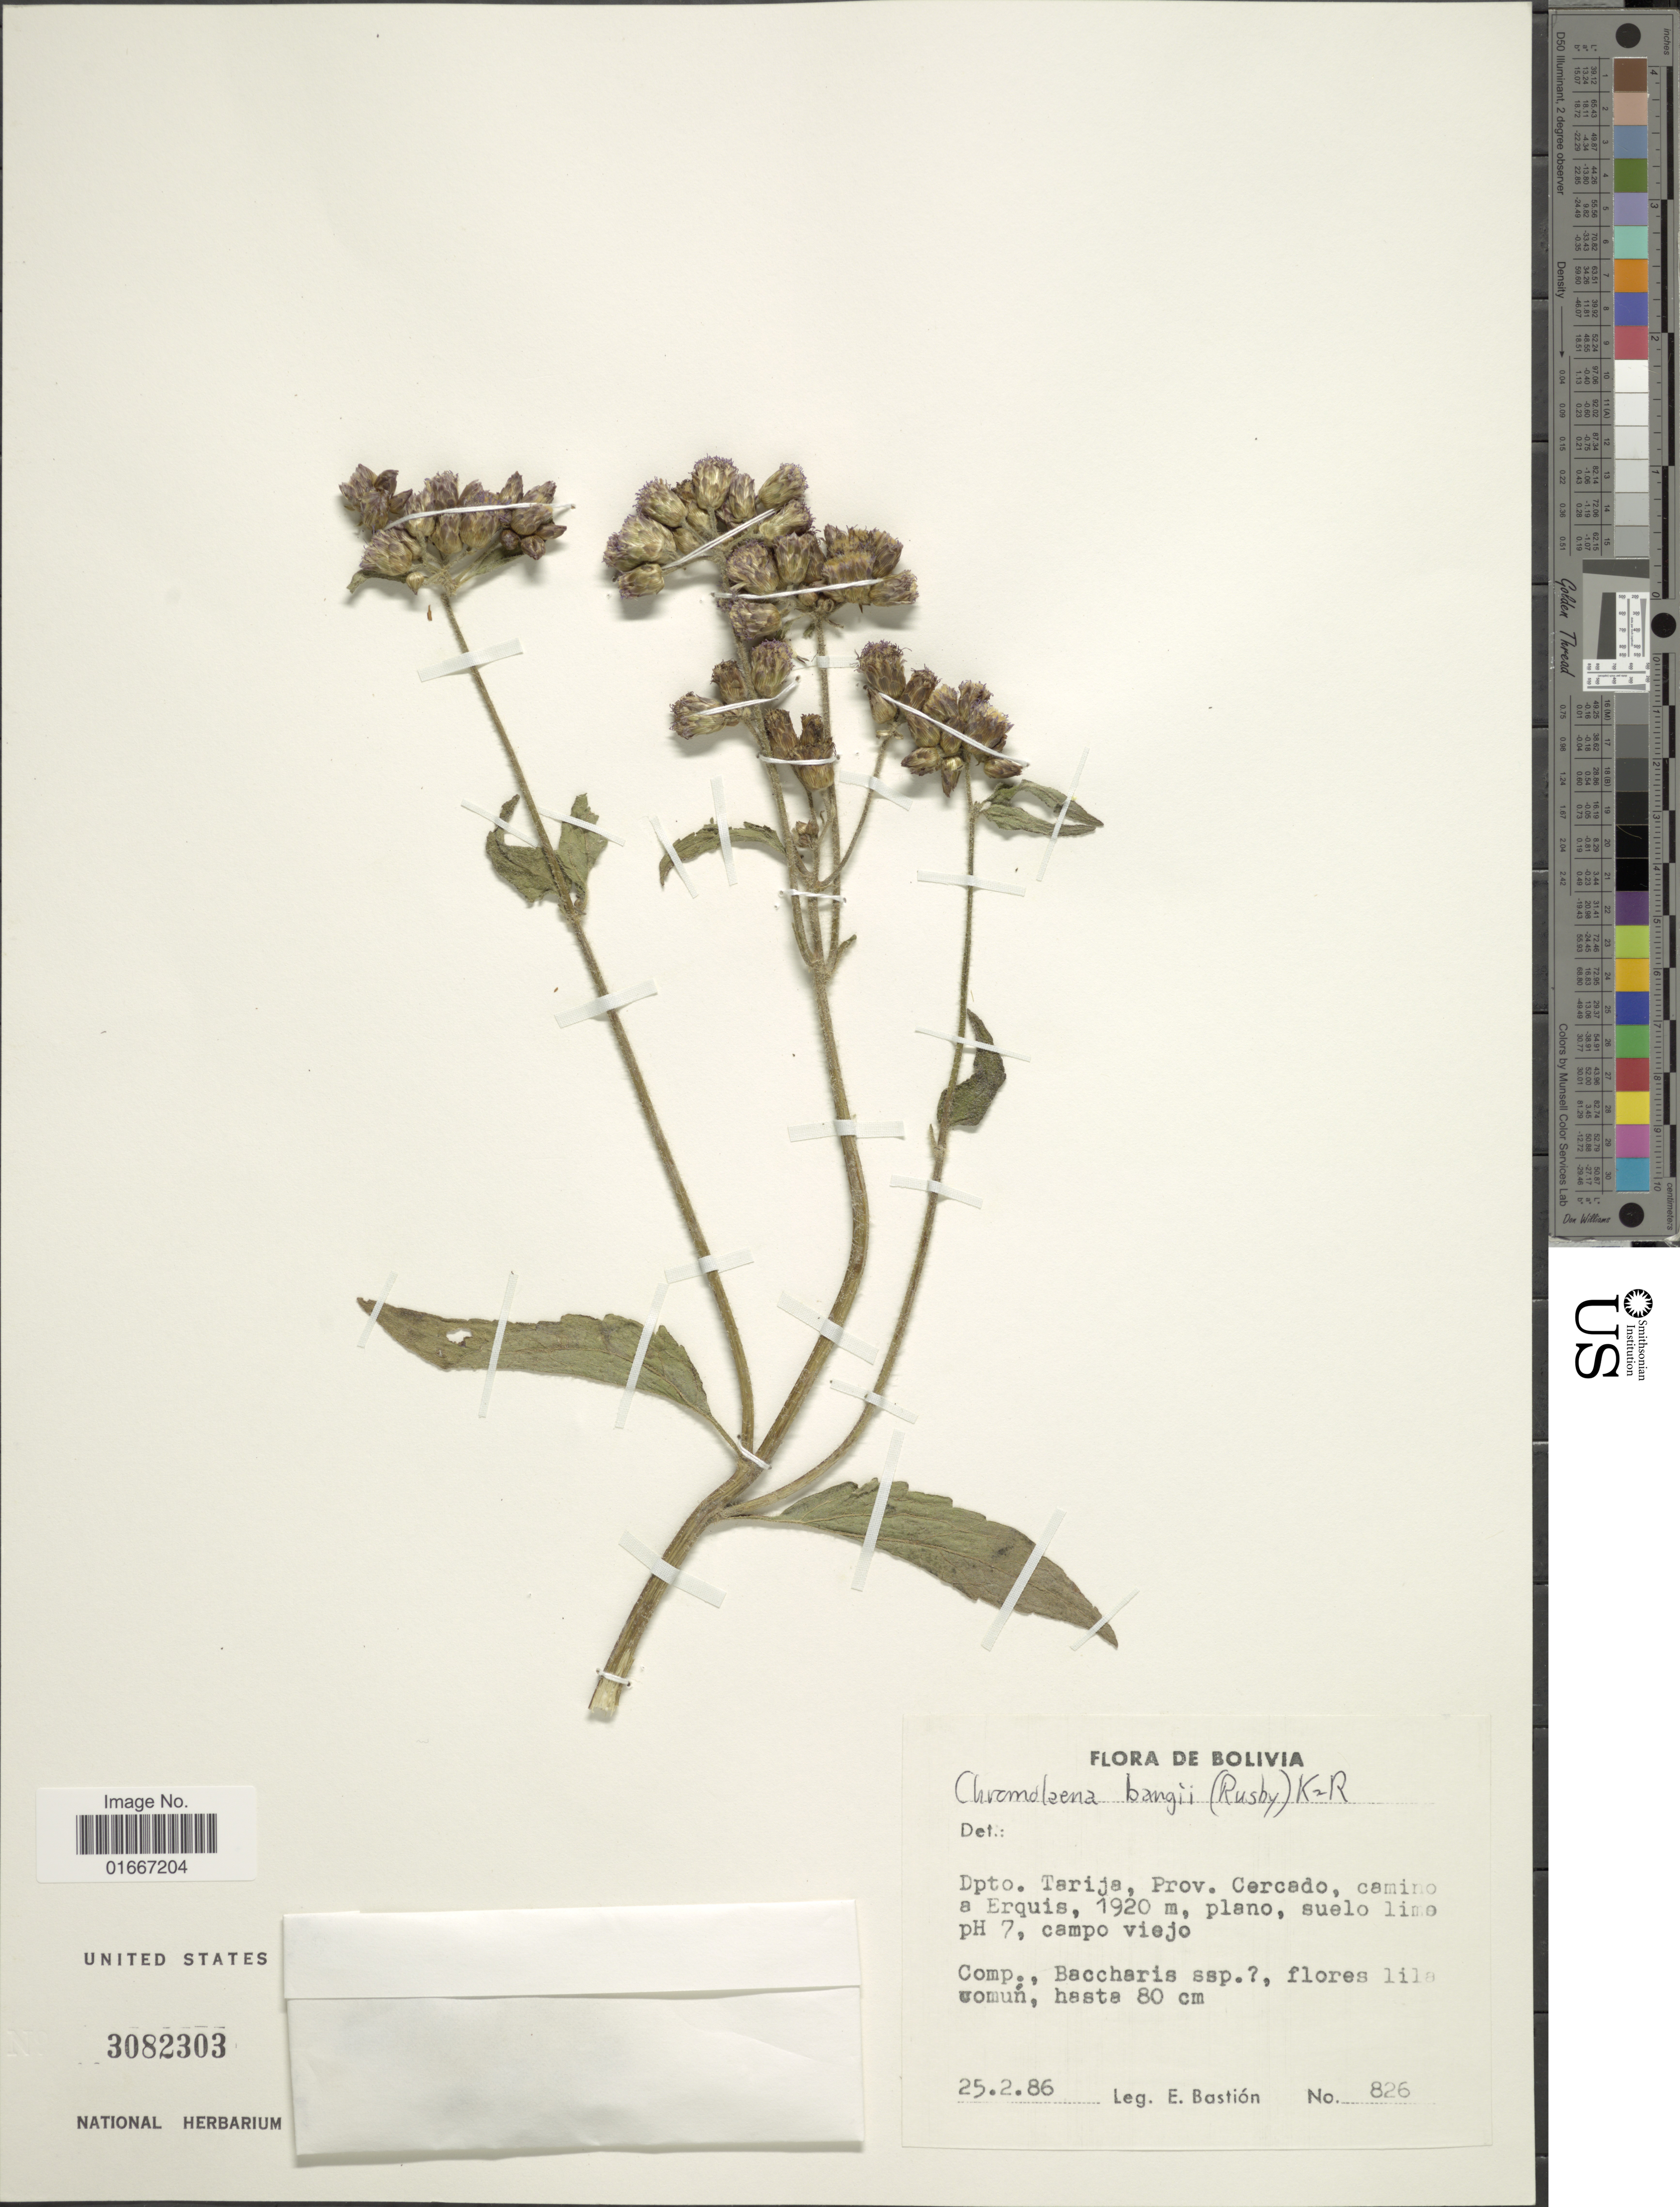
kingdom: Plantae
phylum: Tracheophyta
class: Magnoliopsida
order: Asterales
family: Asteraceae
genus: Chromolaena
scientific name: Chromolaena bangii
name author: (Rusby) R.M. King & H. Rob.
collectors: E. Bastion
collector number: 826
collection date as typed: Transcribed d/m/y: 25/2/86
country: Bolivia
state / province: Tarija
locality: Prov. Cercado, Prov. Cercado, camino a Erquis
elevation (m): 1920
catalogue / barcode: US 3082303